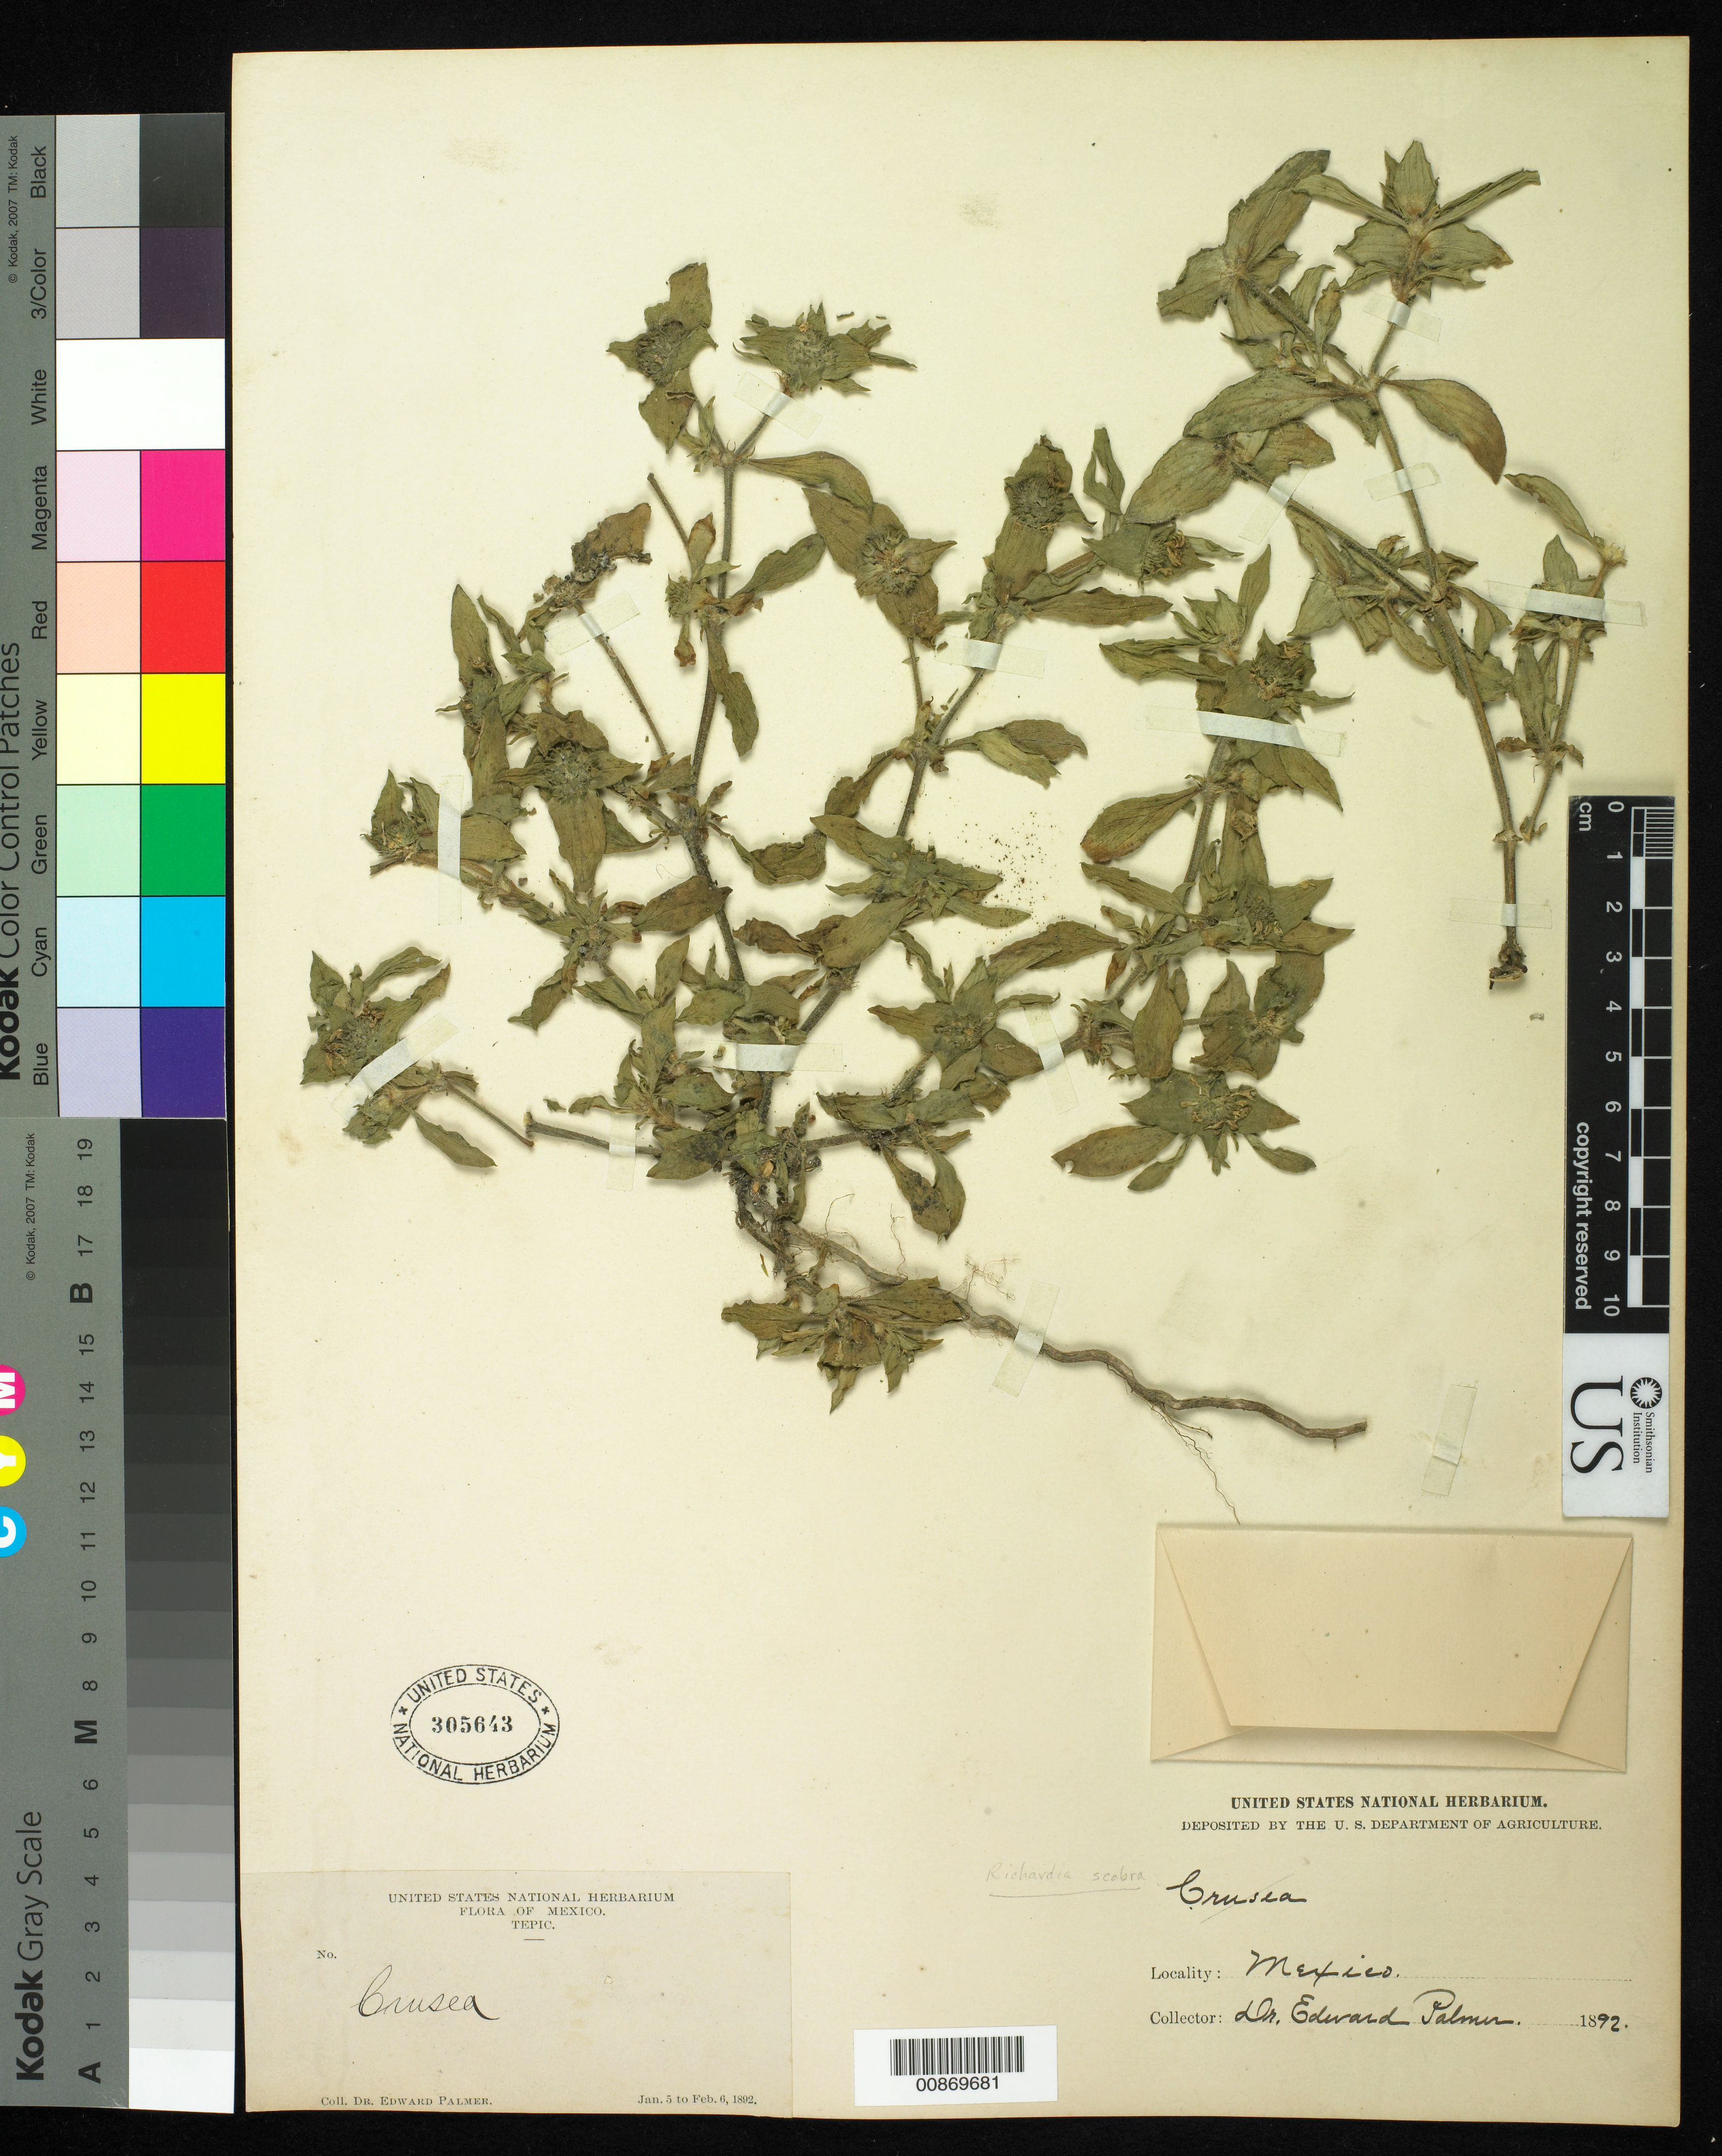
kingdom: Plantae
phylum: Tracheophyta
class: Magnoliopsida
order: Gentianales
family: Rubiaceae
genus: Richardia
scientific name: Richardia scabra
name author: L.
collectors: E. Palmer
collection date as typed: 05 Jan 1892 to 06 Feb 1892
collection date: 1892-01-05/1892-02-06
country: Mexico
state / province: Nayarit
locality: Tepic, Nayarit.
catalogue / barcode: US 305643